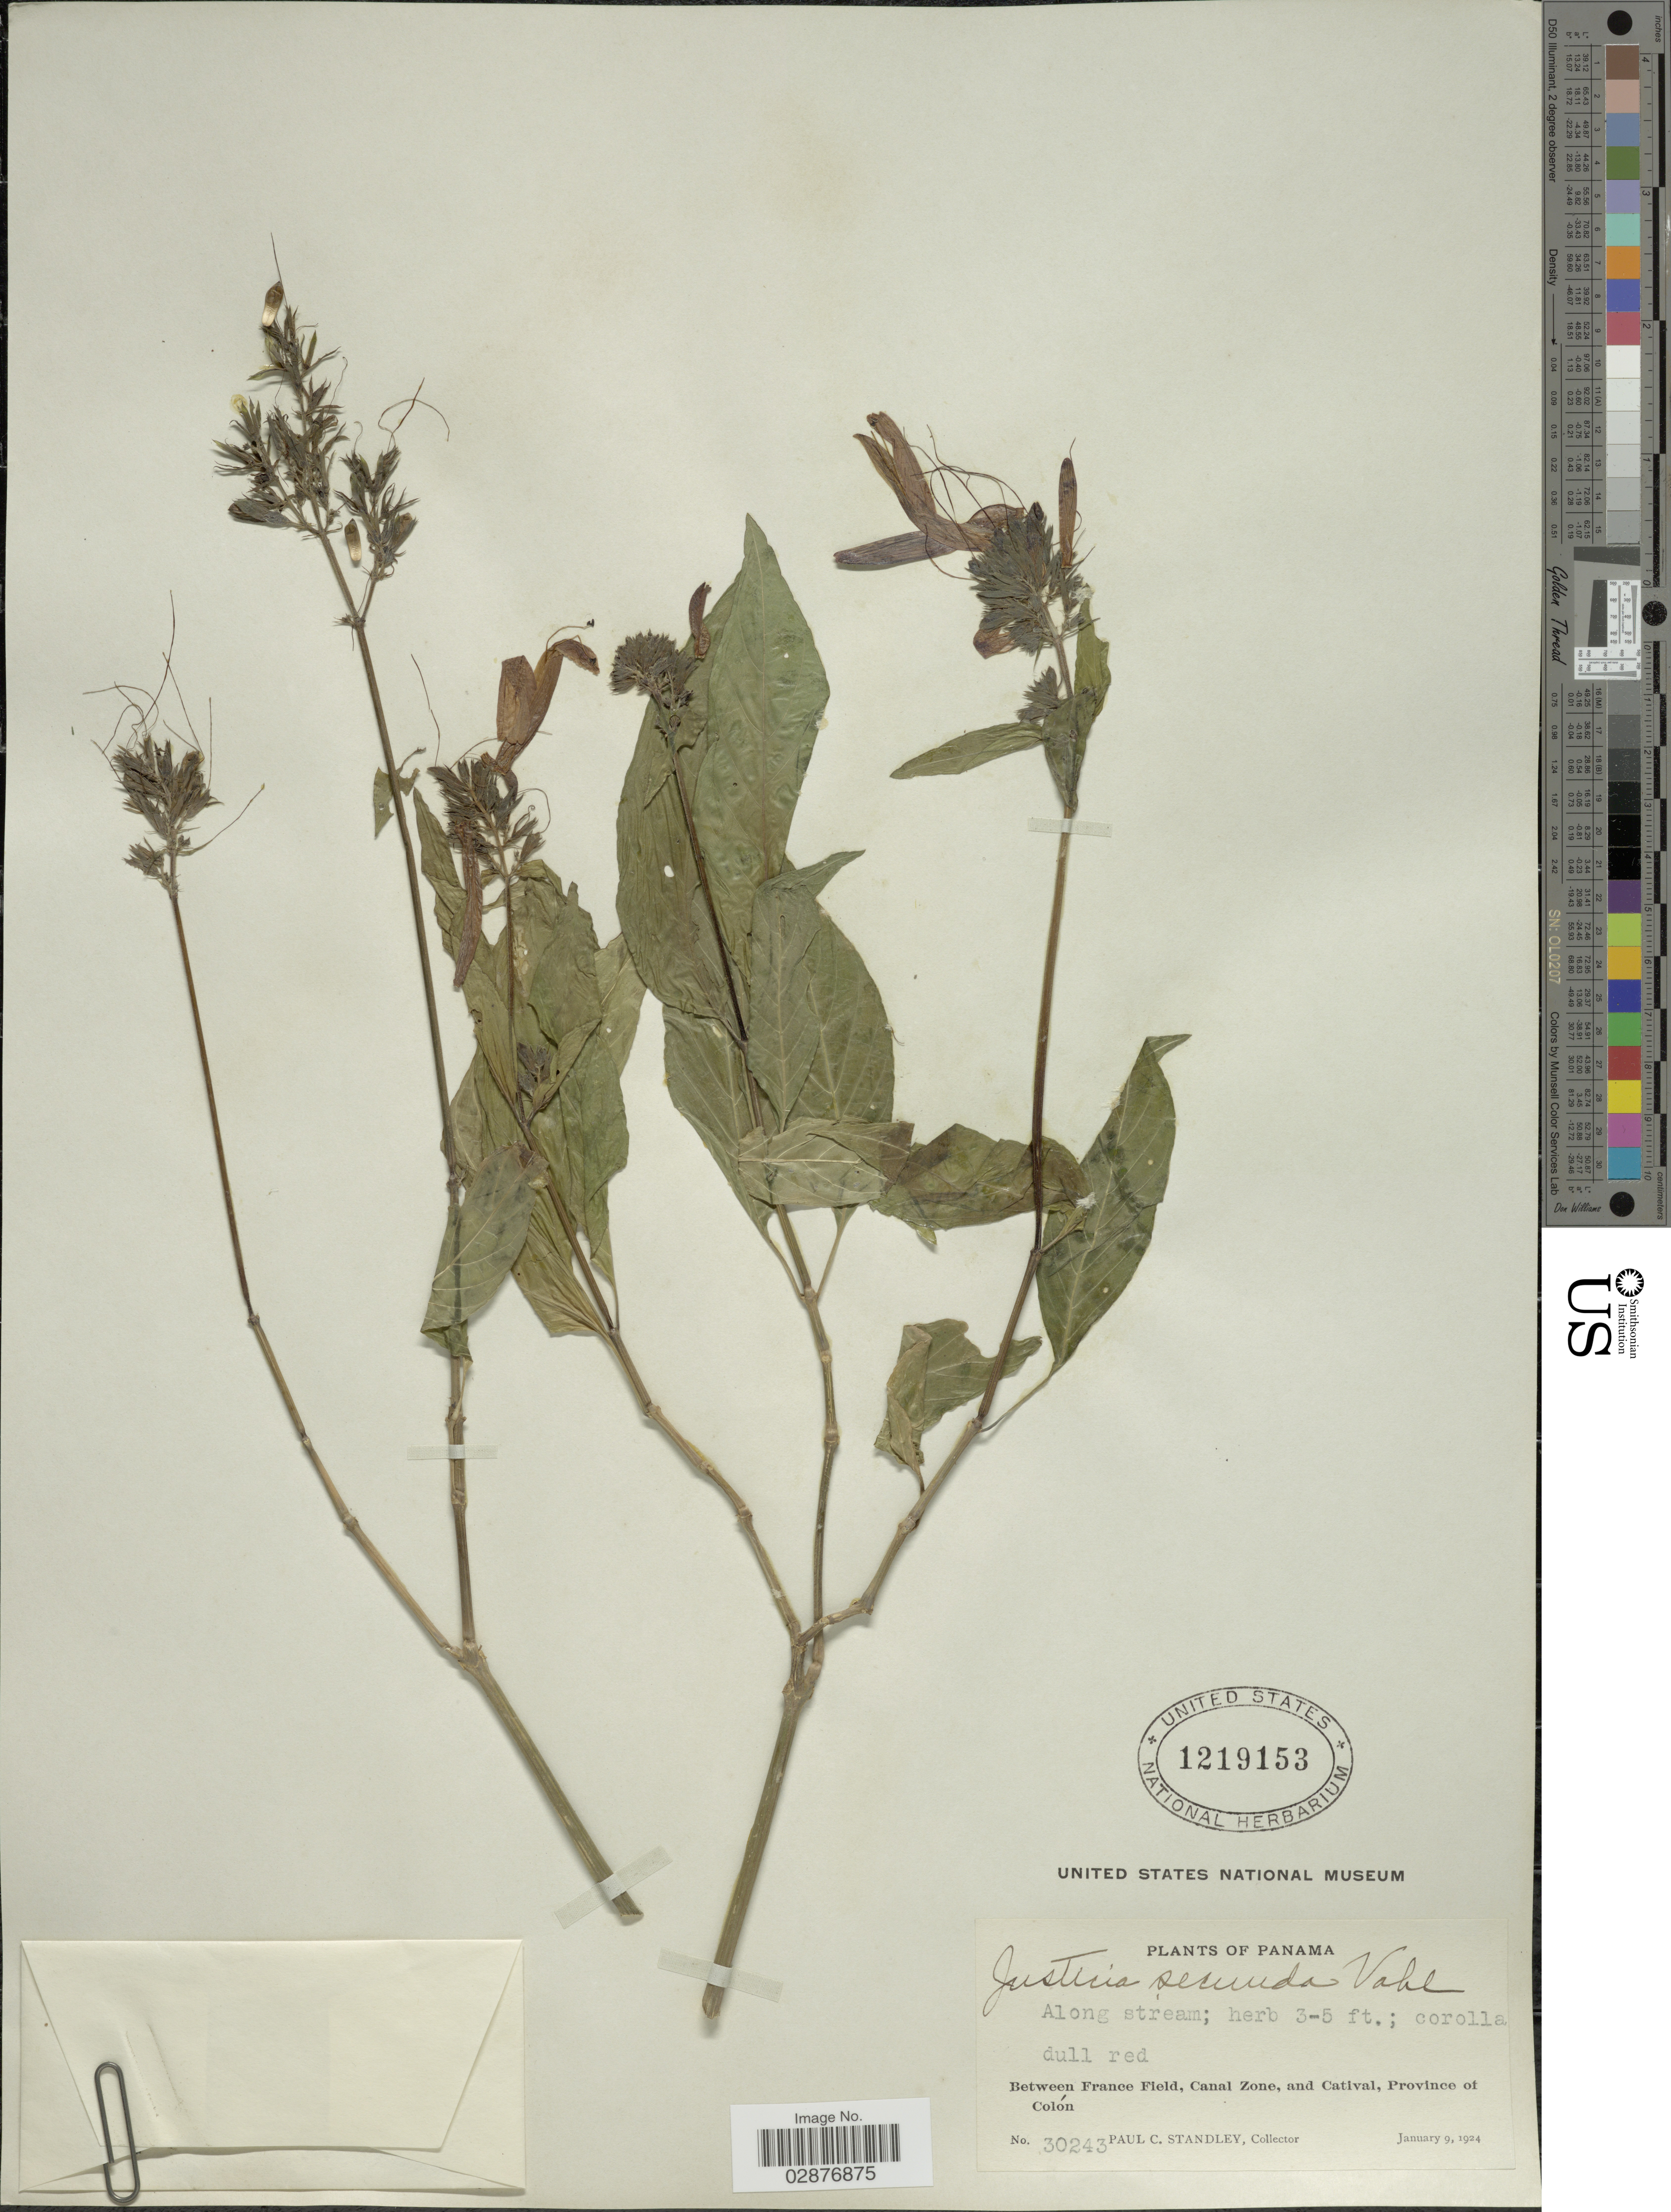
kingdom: Plantae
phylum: Tracheophyta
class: Magnoliopsida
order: Lamiales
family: Acanthaceae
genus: Justicia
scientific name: Justicia secunda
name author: Vahl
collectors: P. C. Standley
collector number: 30243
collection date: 1924-01-09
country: Panama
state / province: Colón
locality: Between France Field, Canal Zone, and Catival.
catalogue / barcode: US 1219153